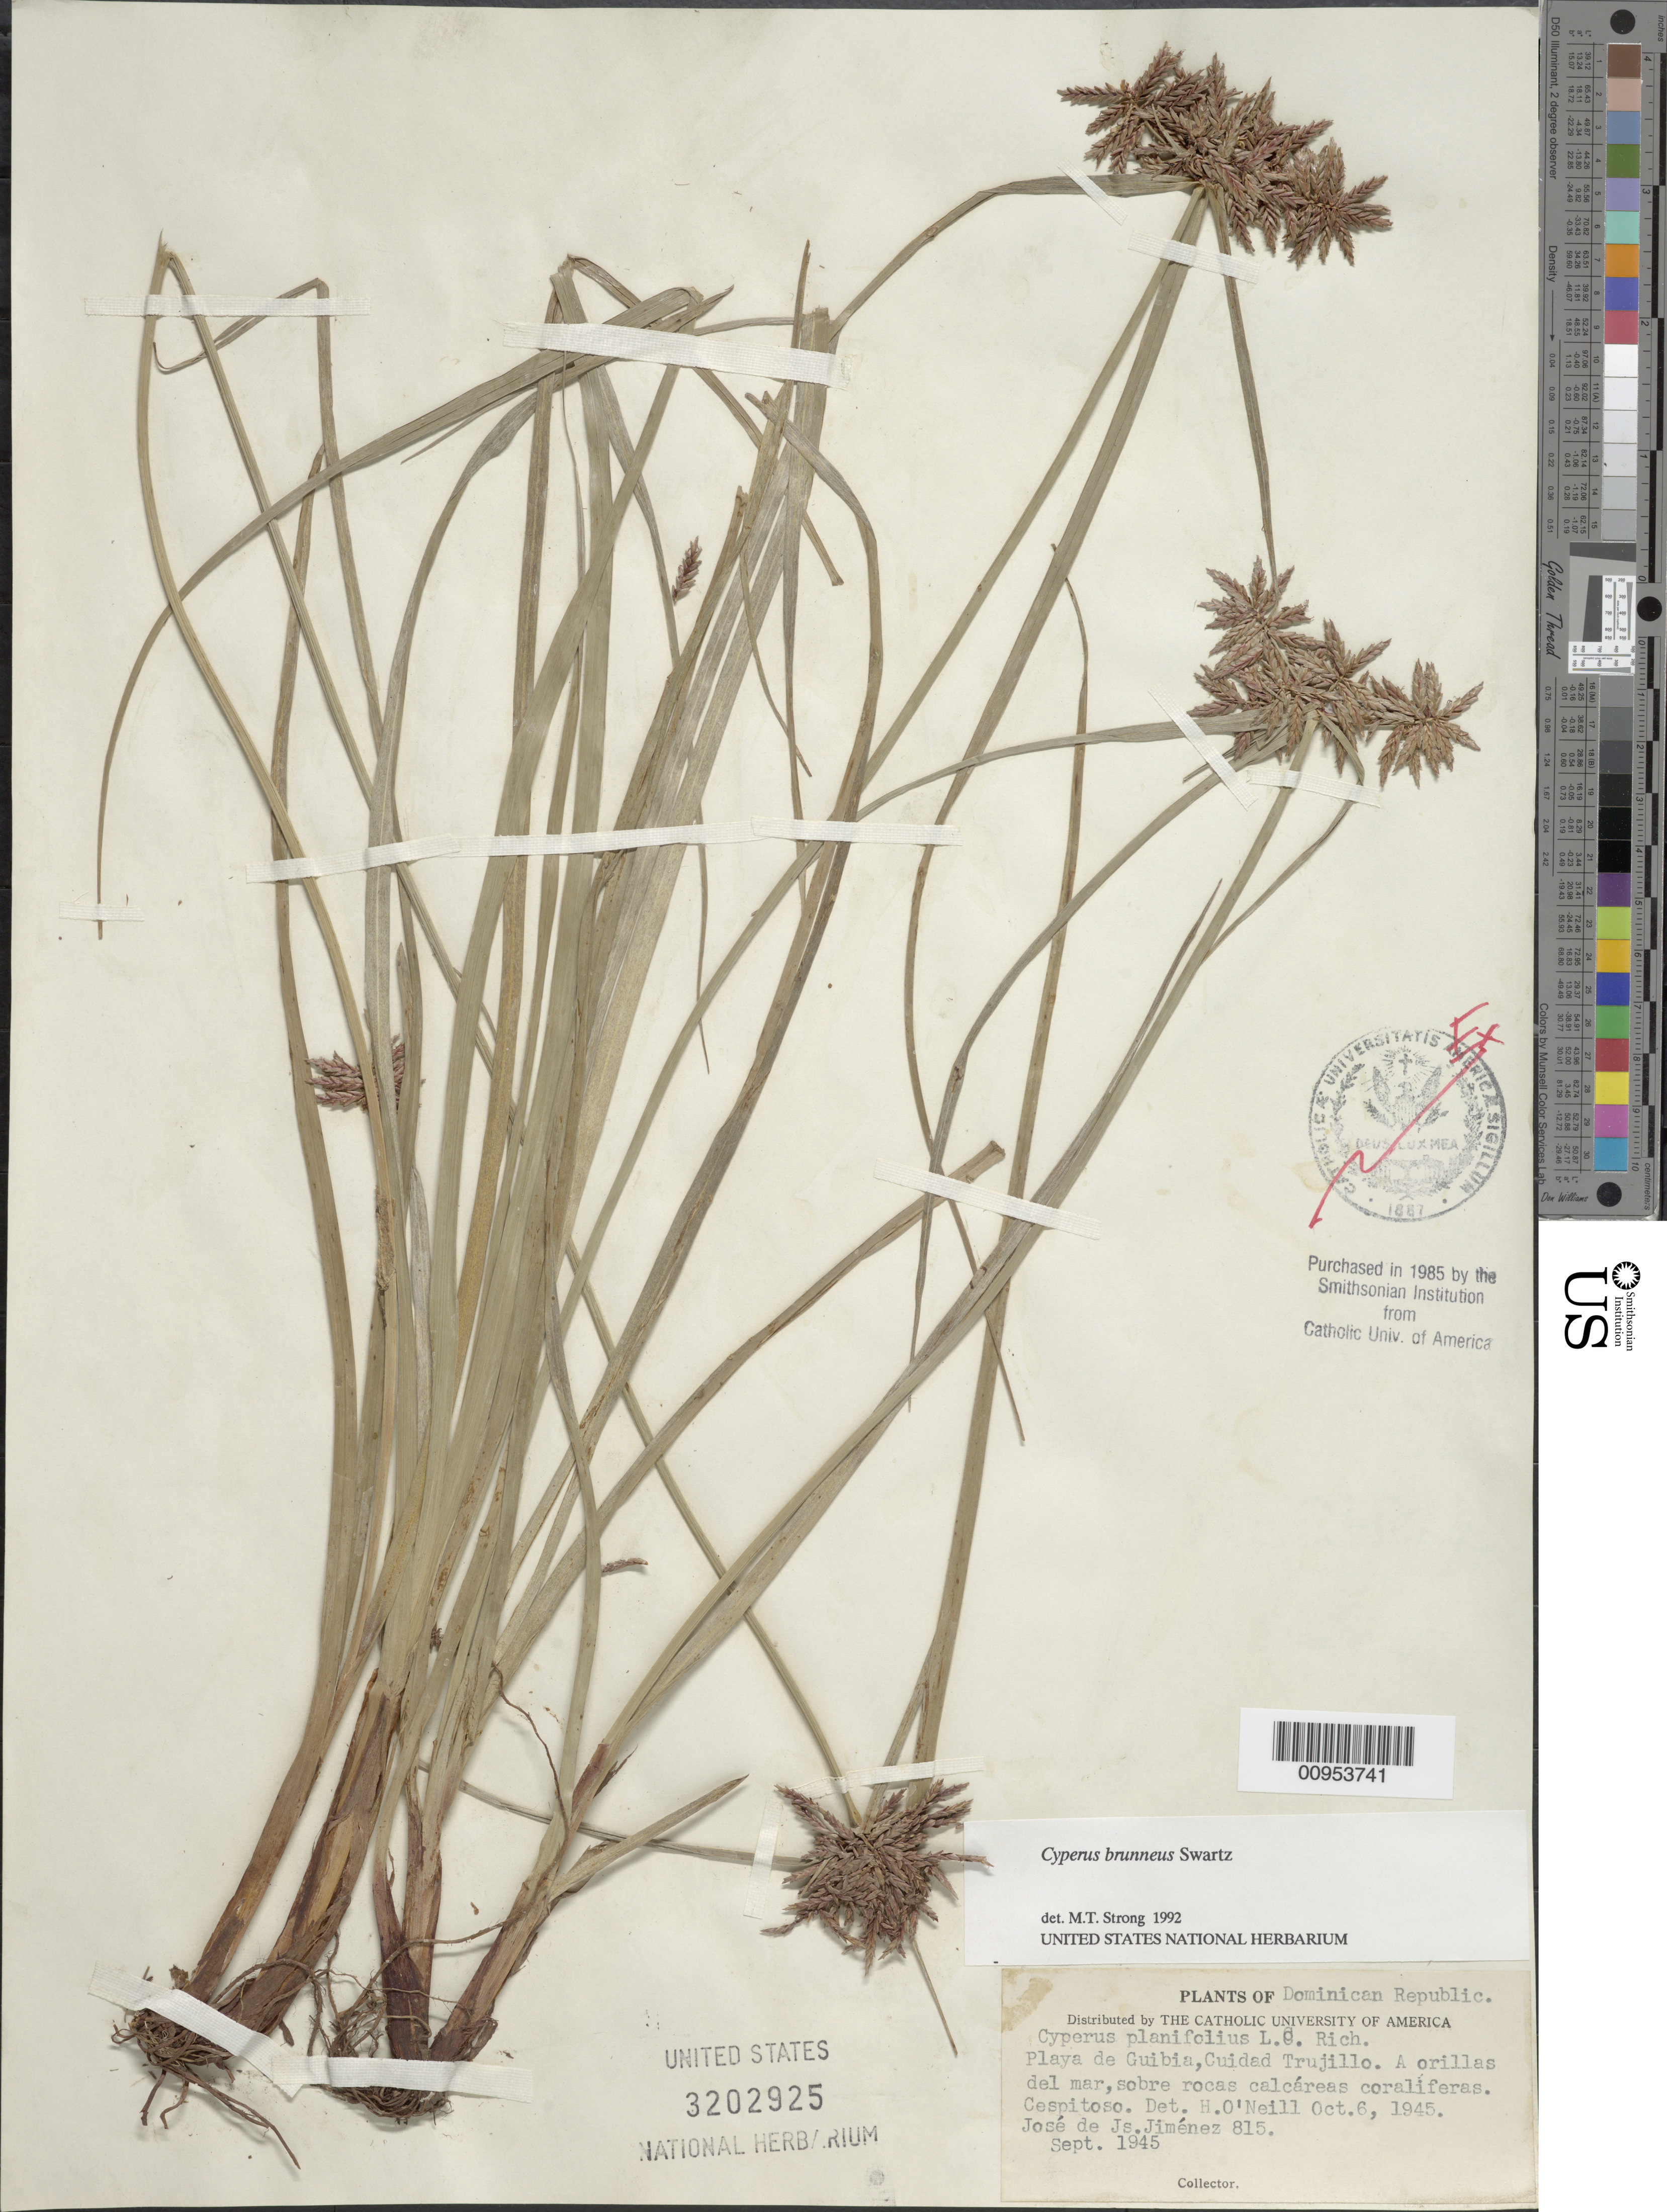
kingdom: Plantae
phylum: Tracheophyta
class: Liliopsida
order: Poales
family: Cyperaceae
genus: Cyperus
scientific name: Cyperus brunneus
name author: Sw.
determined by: Strong, M. T., (US), Smithsonian Institution - National Museum of Natural History (UNITED STATES)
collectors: J. J. Jiménez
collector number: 815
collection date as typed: Sep 1945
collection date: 1945-09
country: Dominican Republic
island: Hispaniola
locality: Playa de Guibia, Ciudad Trujillo, a orillas del mar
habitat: A orillas del mar sobre rocas calcáreas coralíferas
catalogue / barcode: US 3202925